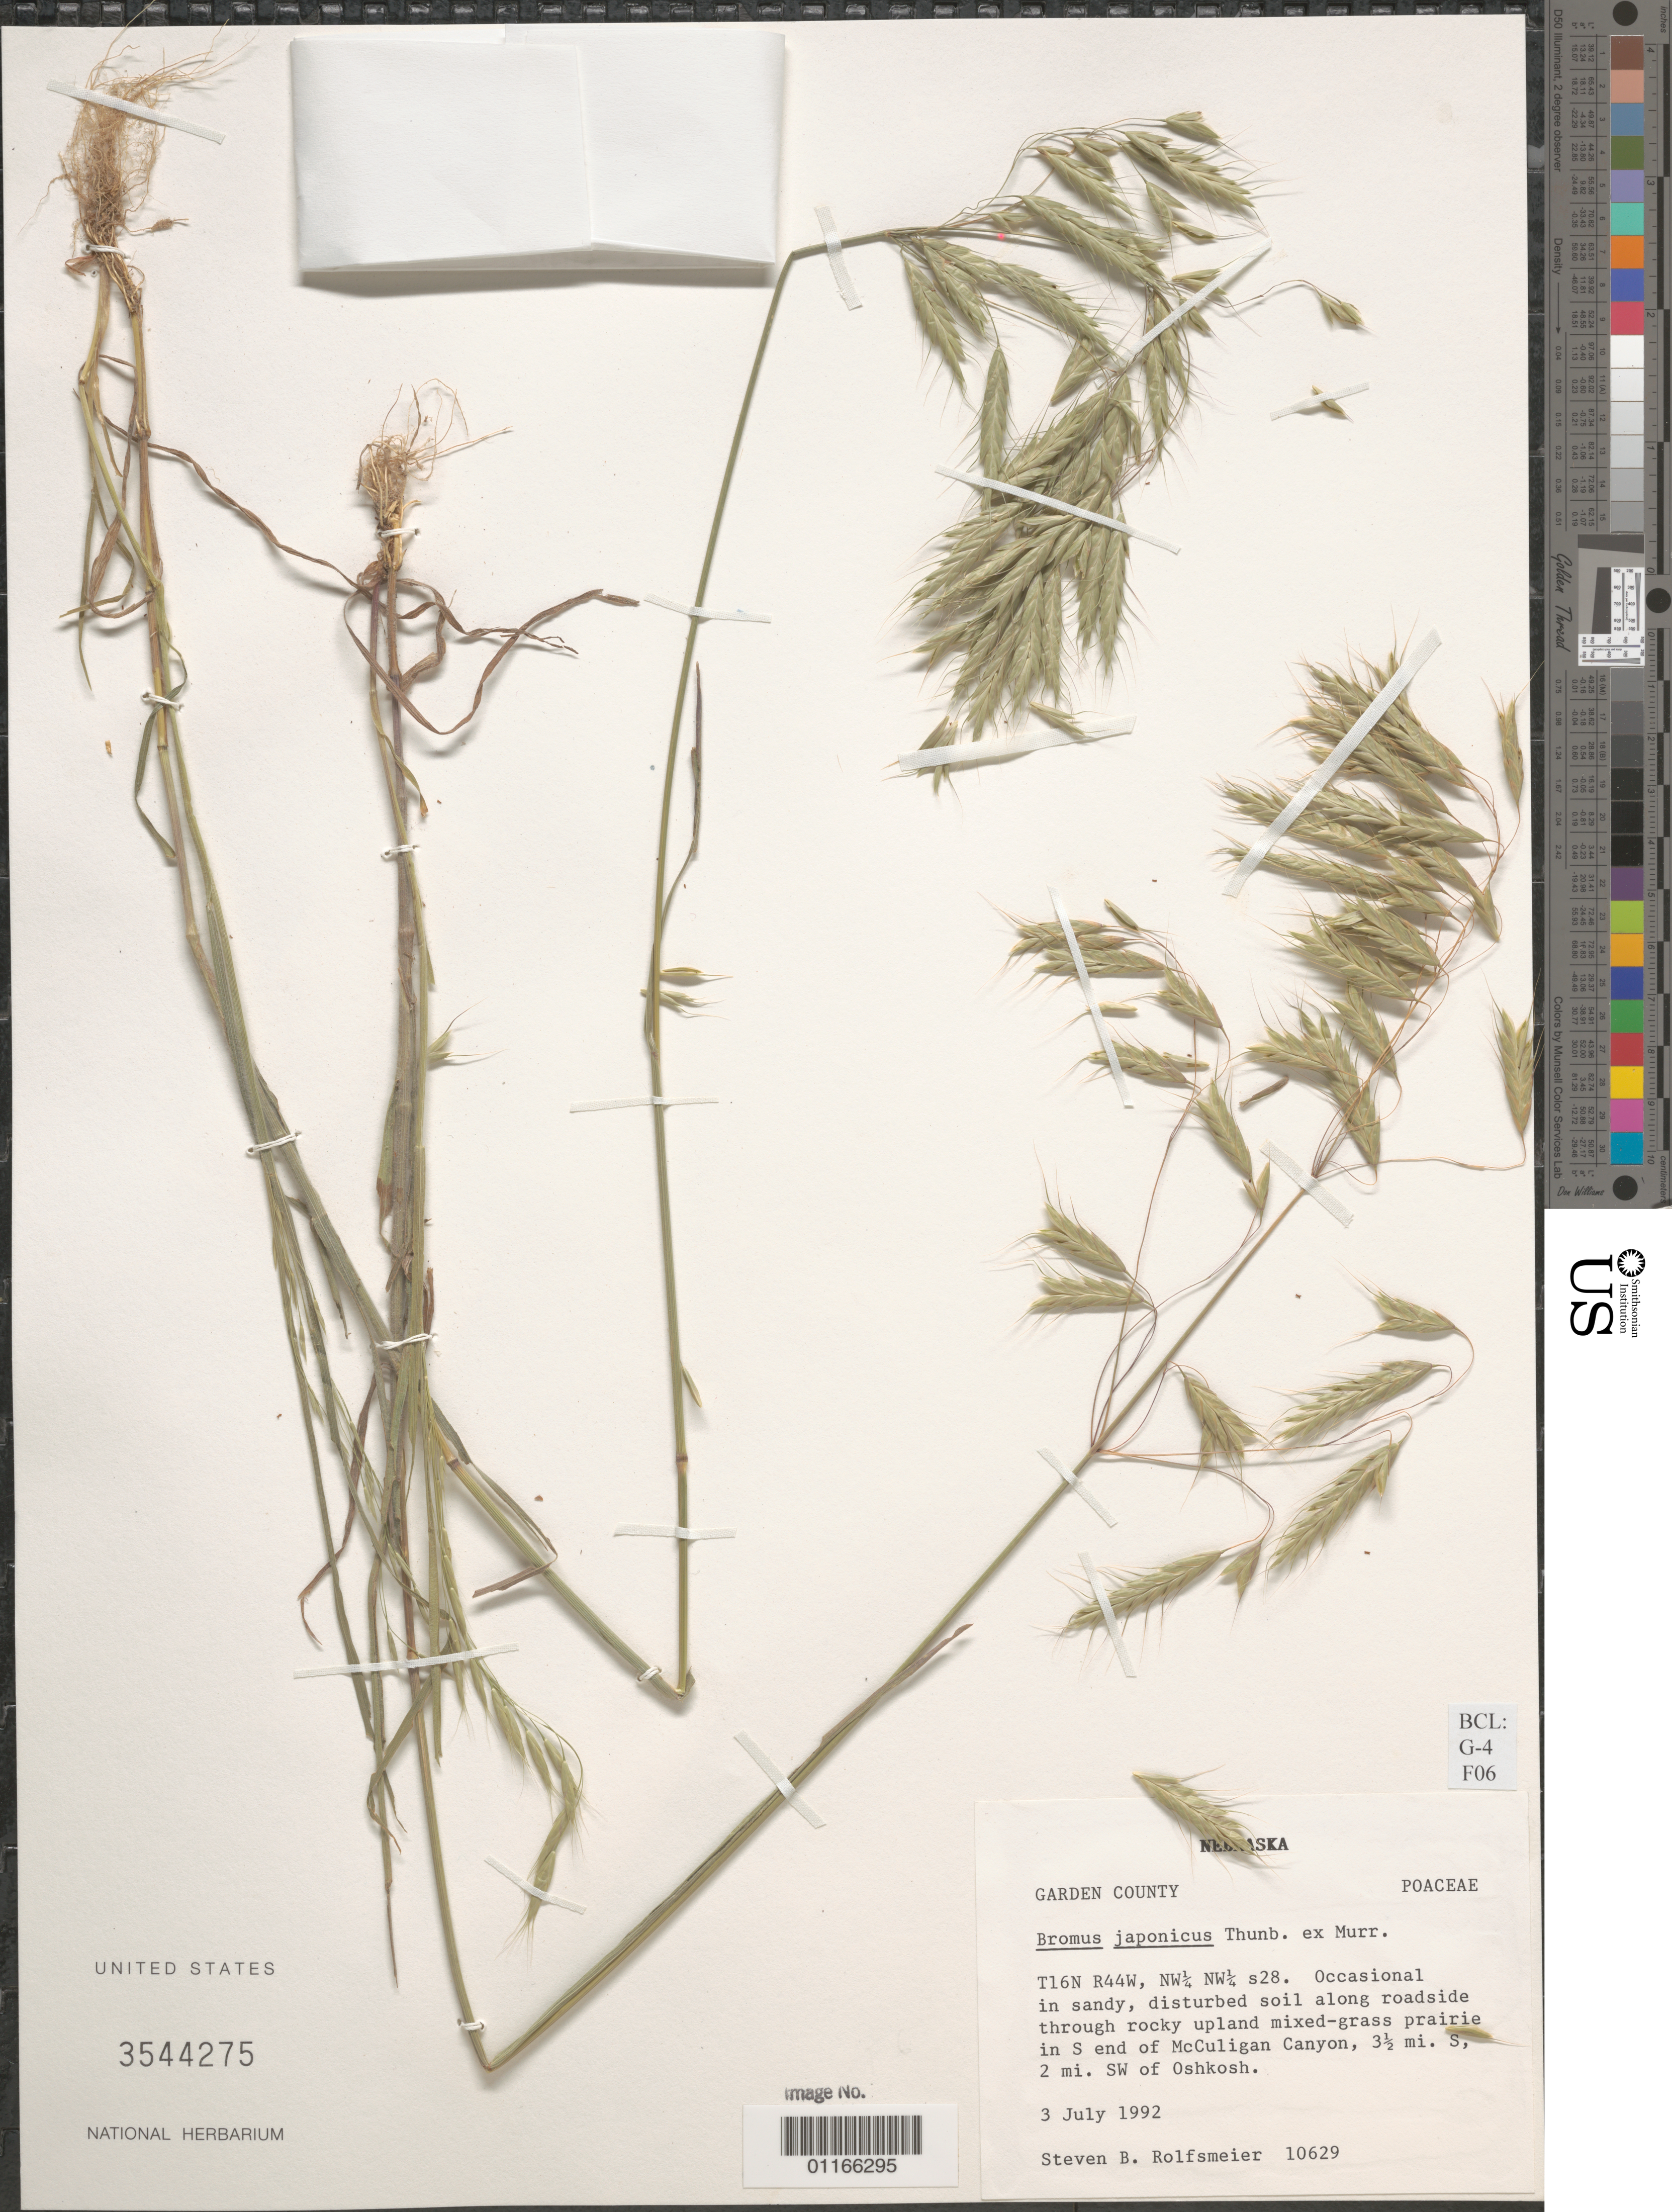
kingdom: Plantae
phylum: Tracheophyta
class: Liliopsida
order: Poales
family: Poaceae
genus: Bromus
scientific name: Bromus japonicus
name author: Houtt.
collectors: S. Rolfsmeier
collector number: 0629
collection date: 1992-07-03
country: United States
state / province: Nebraska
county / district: Garden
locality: T16N R44W, NW1/4 NW1/4 s28.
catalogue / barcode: US 3544275